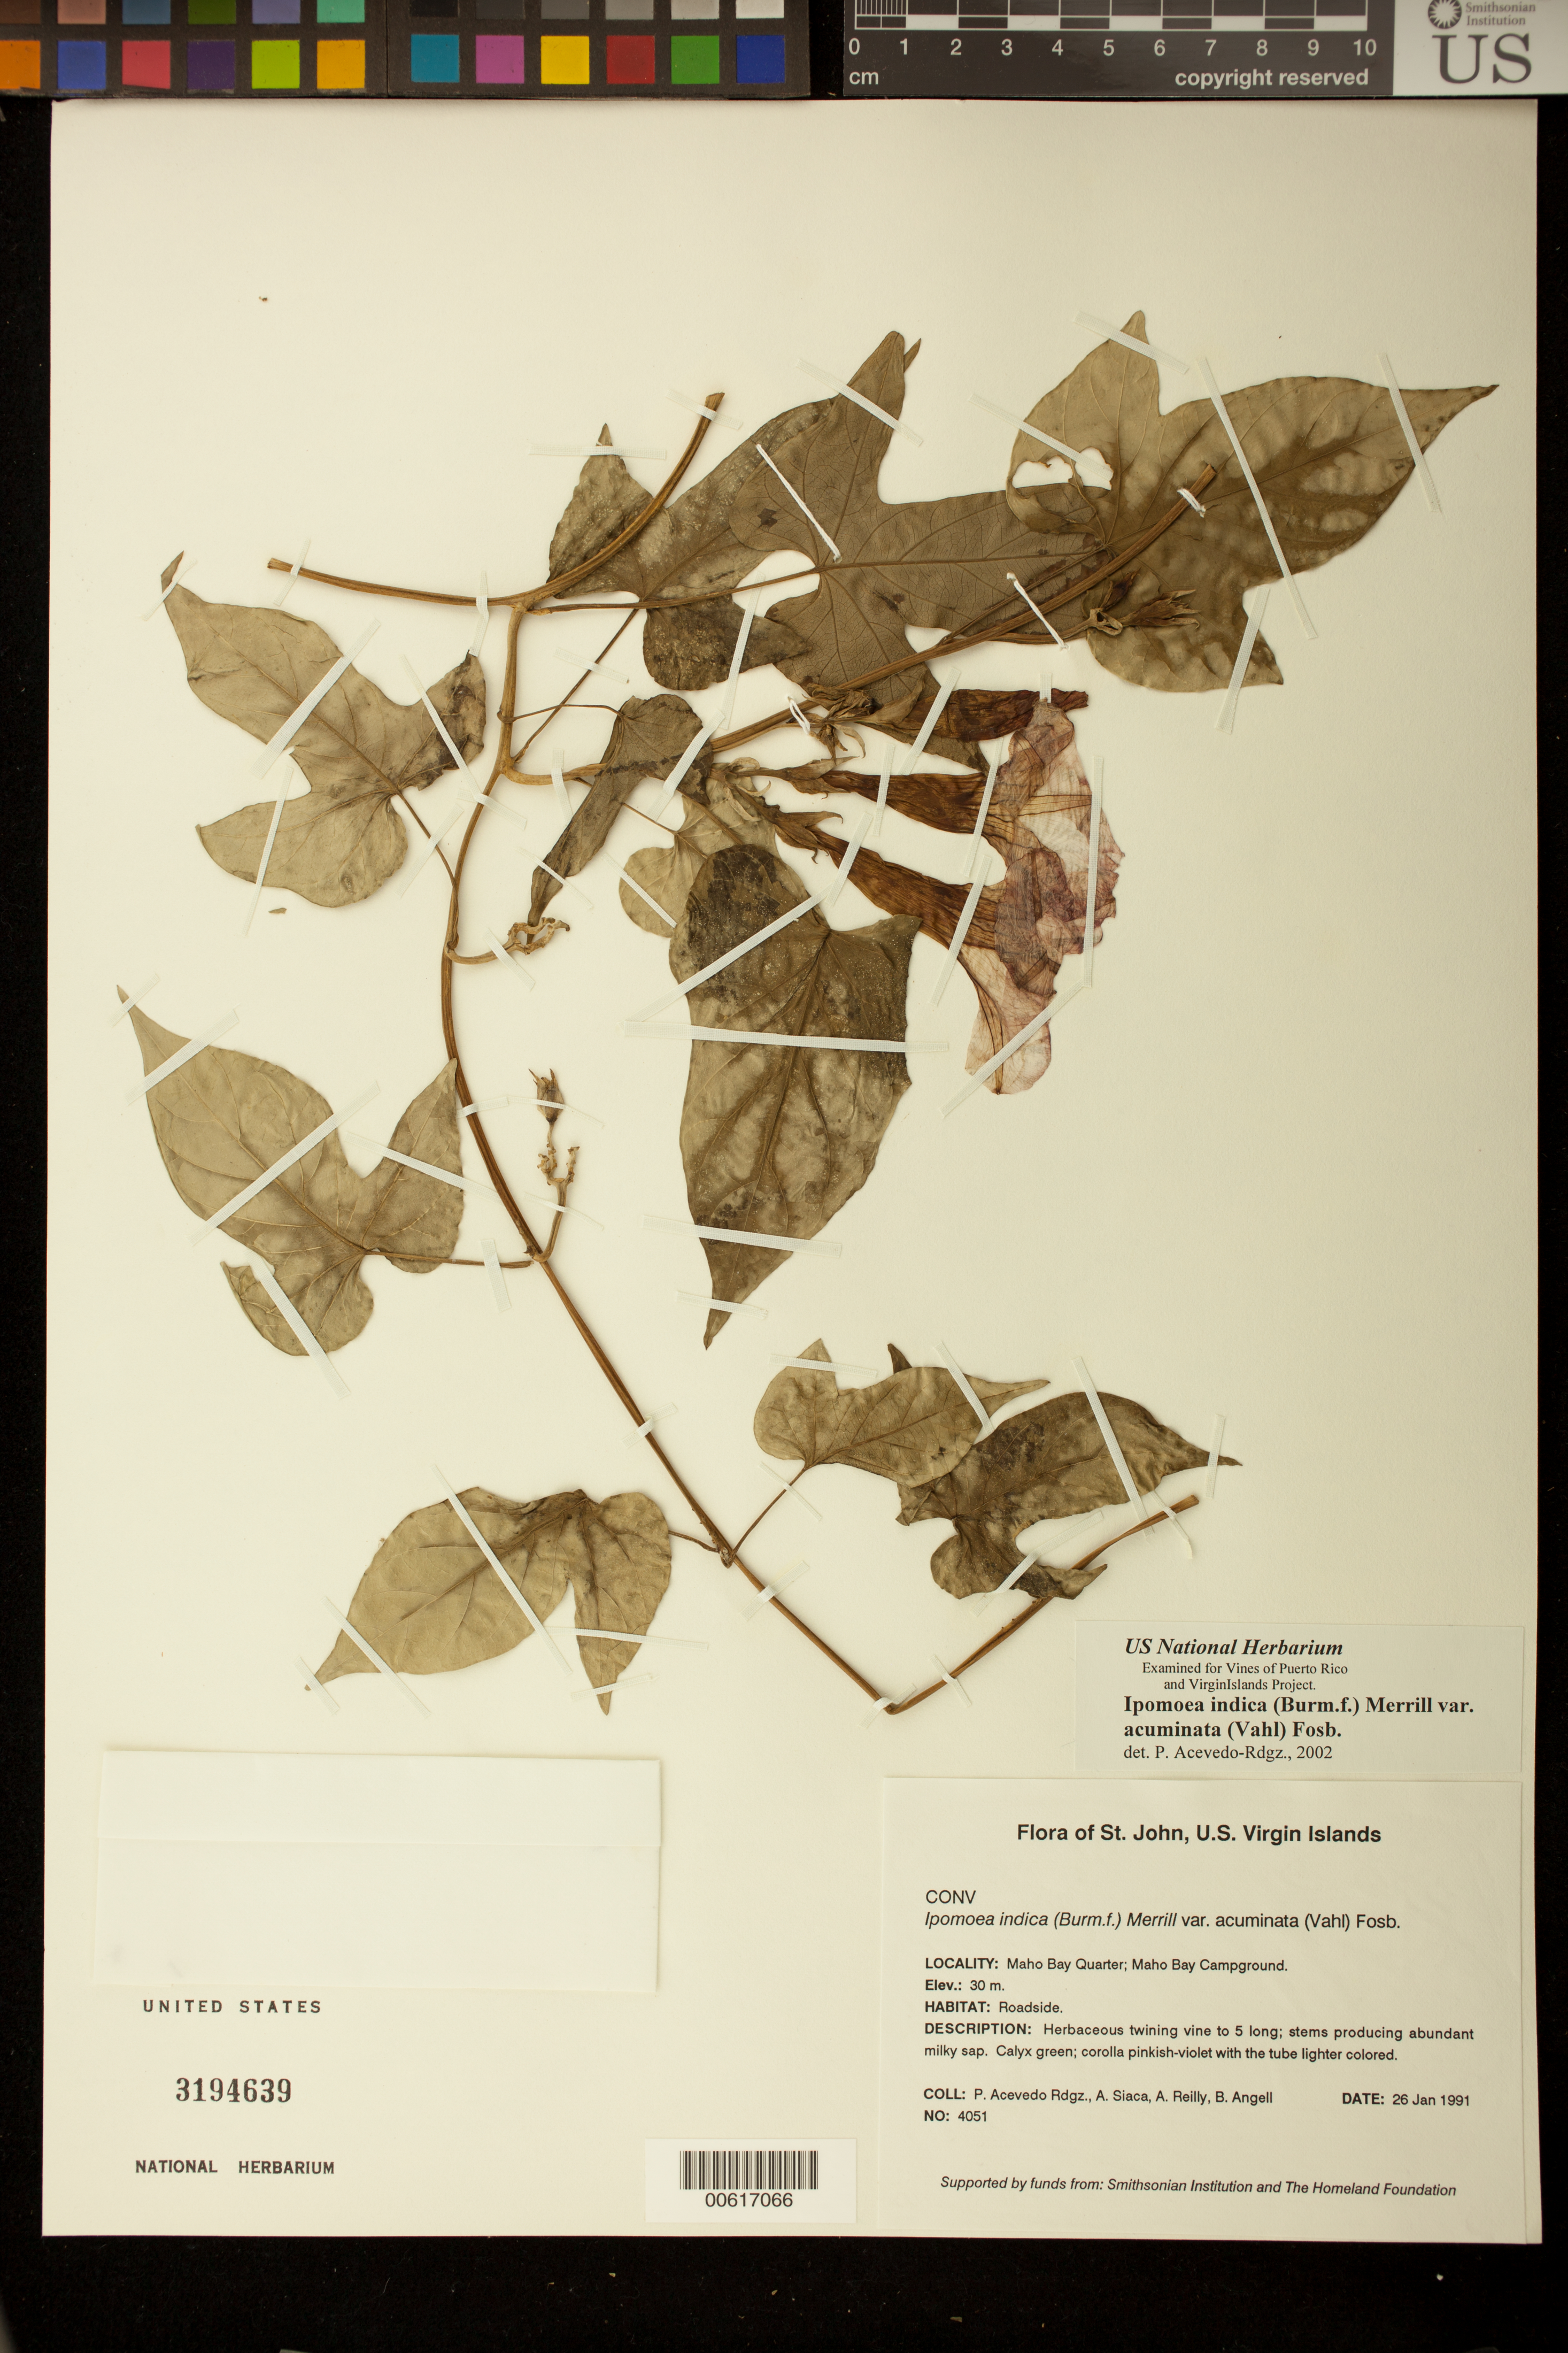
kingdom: Plantae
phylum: Tracheophyta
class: Magnoliopsida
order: Solanales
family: Convolvulaceae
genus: Ipomoea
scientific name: Ipomoea indica var. acuminata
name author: (Vahl) Fosberg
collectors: P. Acevedo-Rodr., A. Siaca, A. Reilly & Bobbi Angell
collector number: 4051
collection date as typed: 26 Jan 1991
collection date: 1991-01-26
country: U.S. Virgin Islands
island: St. John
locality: Maho Bay Quarter; Maho Bay Campground.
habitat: Roadside.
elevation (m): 30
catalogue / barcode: US 3194639